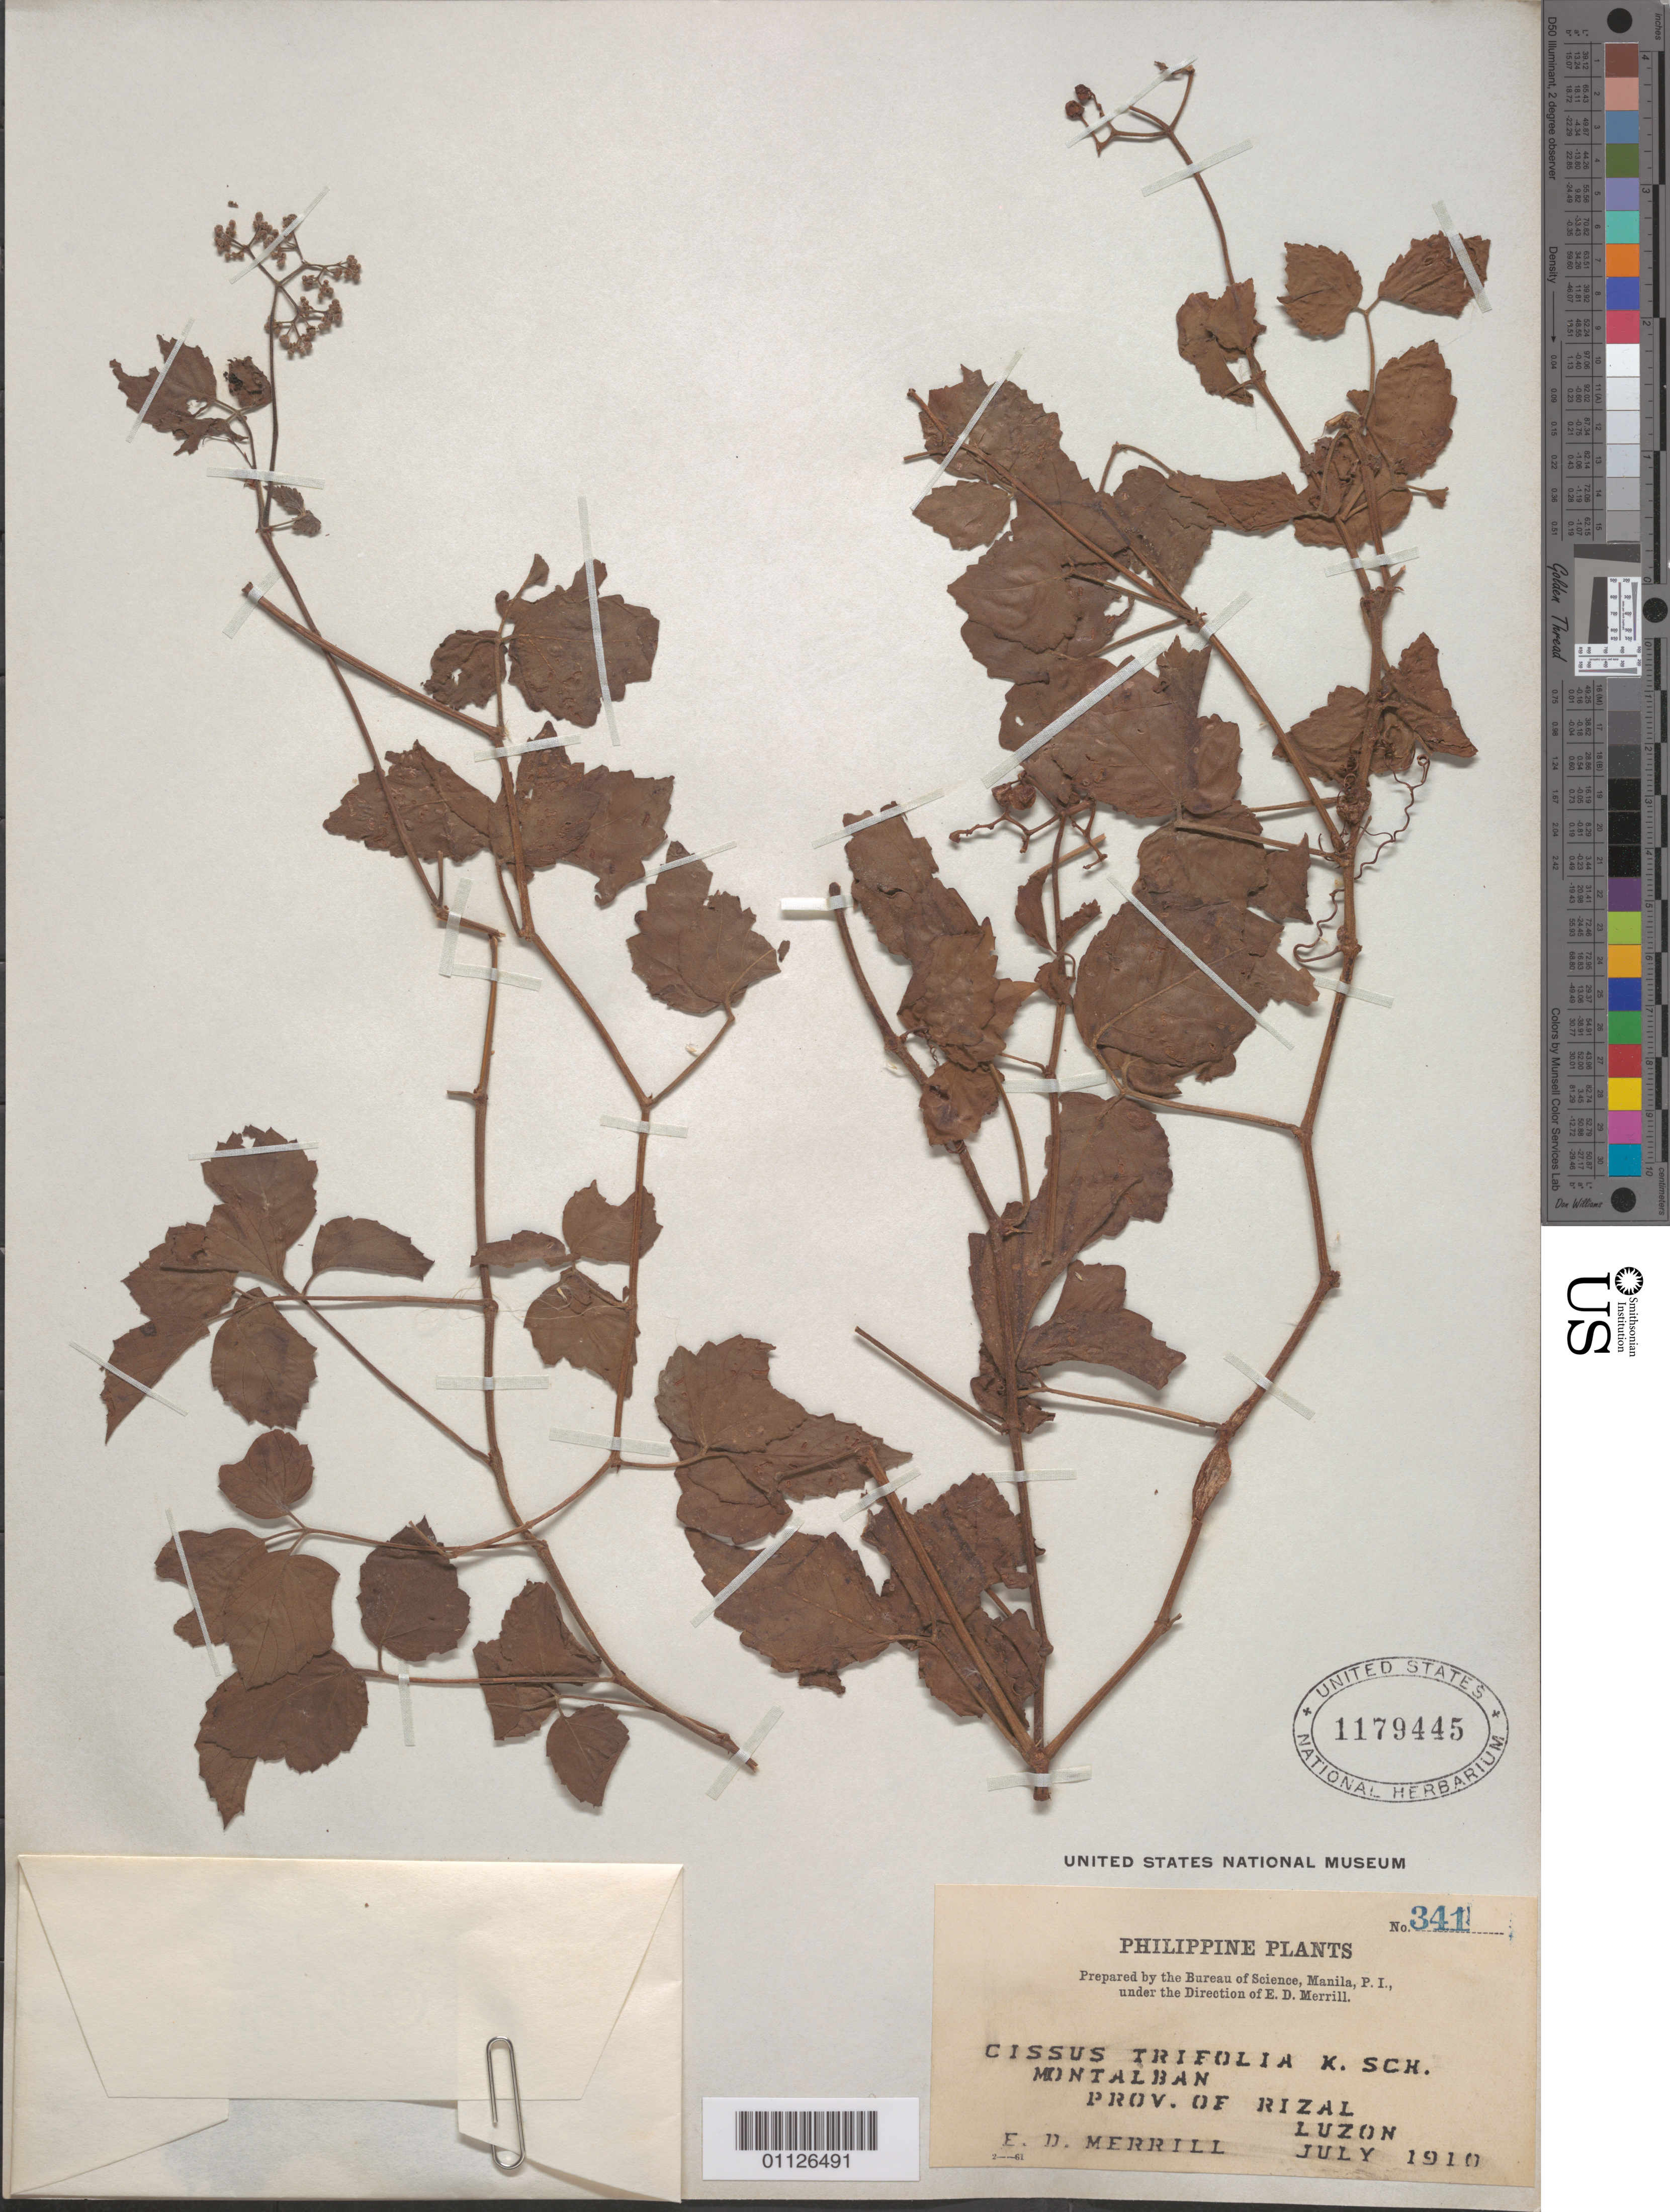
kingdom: Plantae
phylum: Tracheophyta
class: Magnoliopsida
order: Vitales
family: Vitaceae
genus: Causonis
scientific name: Causonis trifolia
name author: (L.) Mabb. & J. Wen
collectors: E. D. Merrill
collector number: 341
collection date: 1910-07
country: Philippines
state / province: Calabarzon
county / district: Rizal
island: Luzon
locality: Montalban. Luzon.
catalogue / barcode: US 1179445